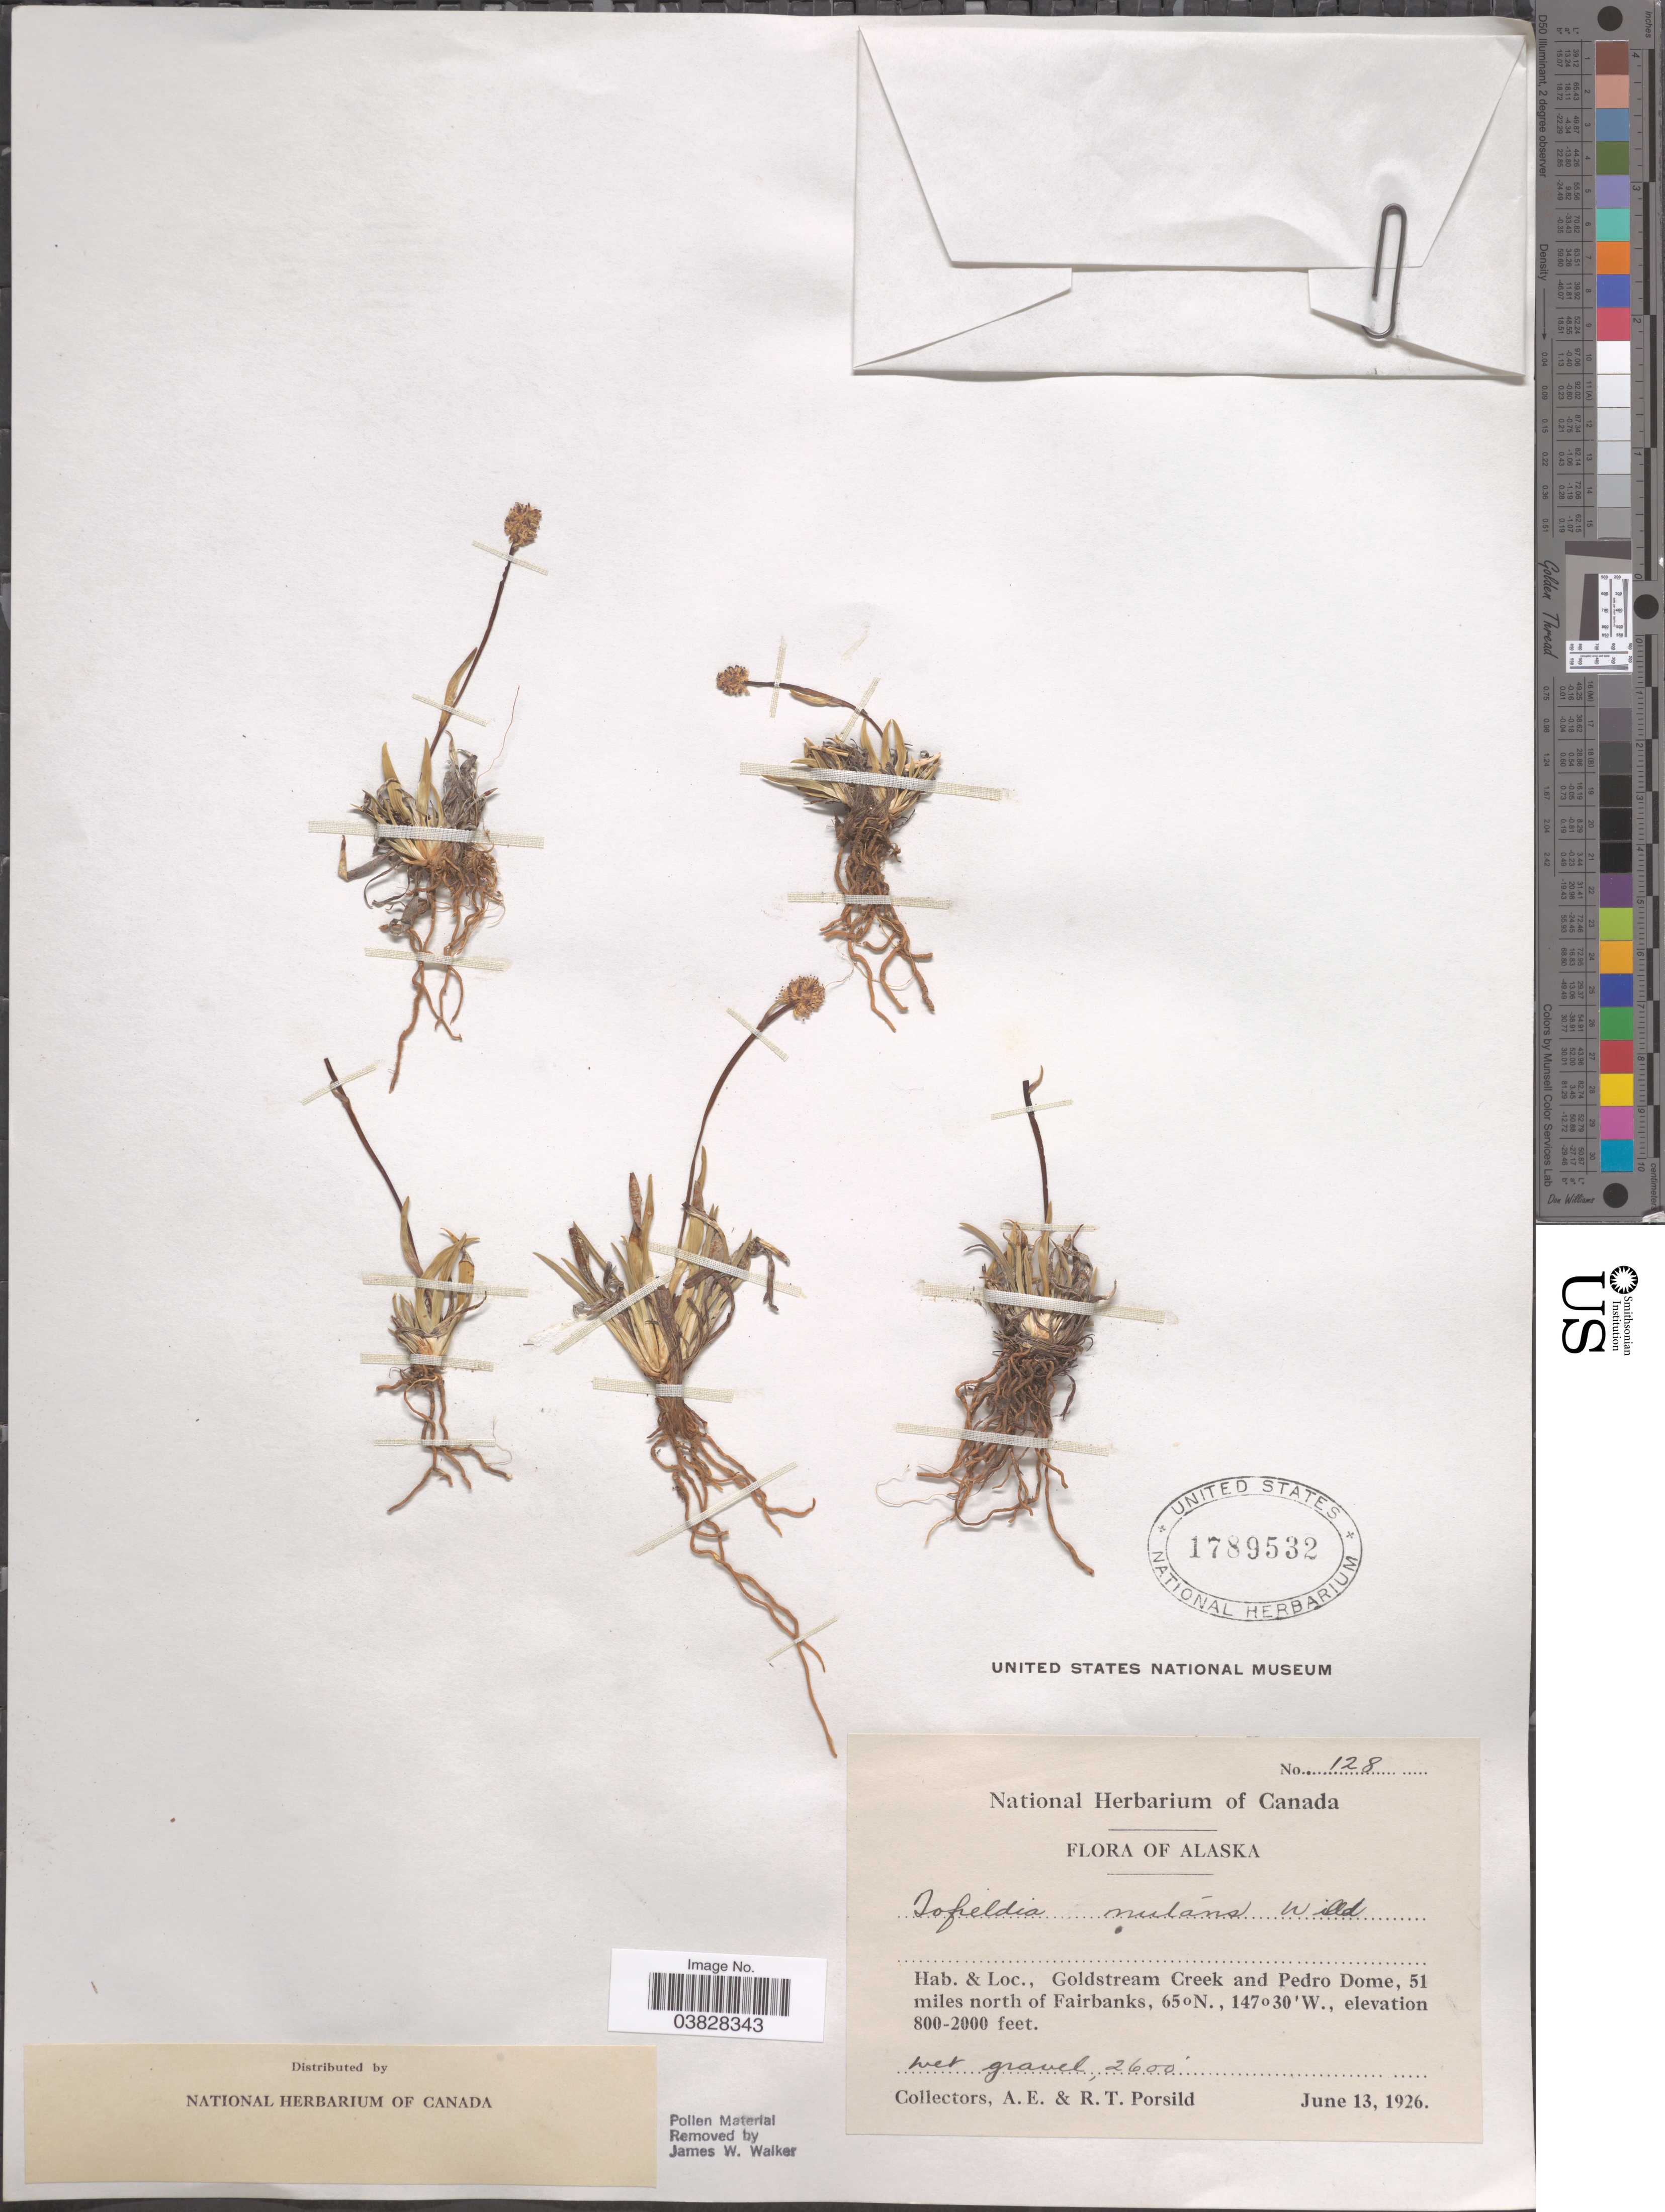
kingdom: Plantae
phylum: Tracheophyta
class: Liliopsida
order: Alismatales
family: Tofieldiaceae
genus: Tofieldia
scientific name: Tofieldia coccinea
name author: Richardson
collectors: A. E. Porsild & R. T. Porsild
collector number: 128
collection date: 1926-06-13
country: United States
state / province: Alaska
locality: Goldstream Creek and Pedro Dome, 51 miles north of Fairbanks.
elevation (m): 244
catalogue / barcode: US 1789532